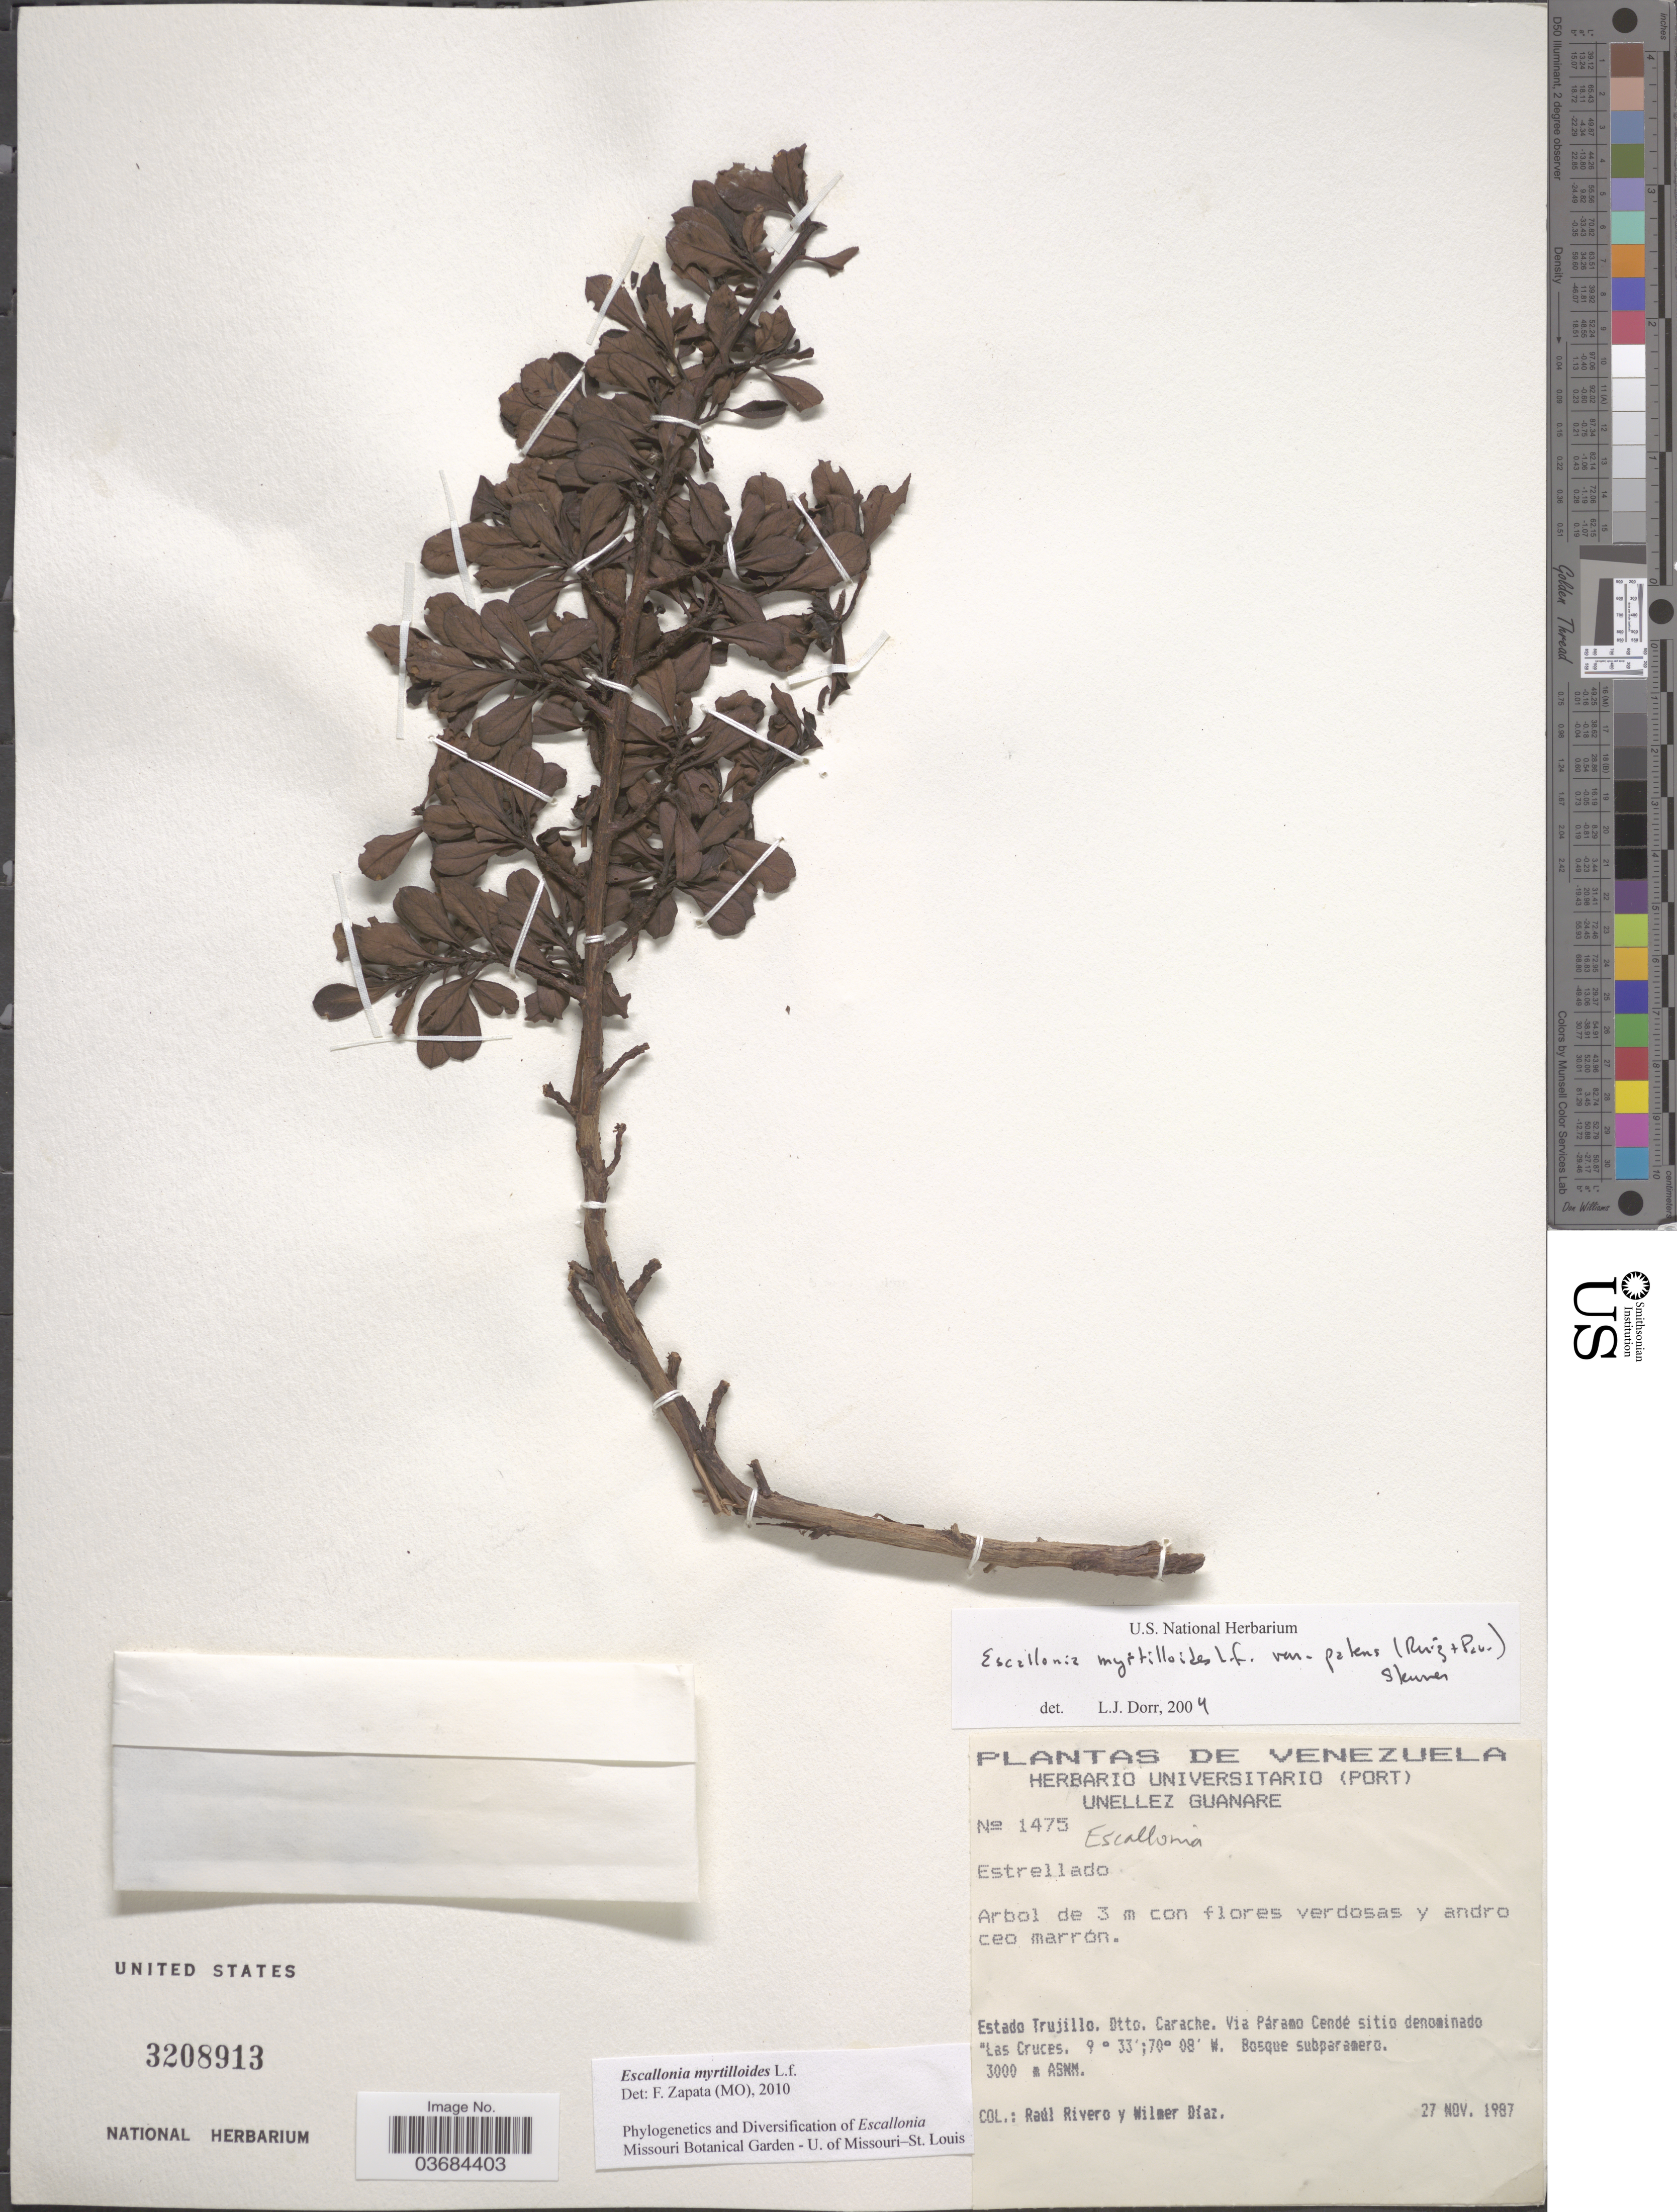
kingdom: Plantae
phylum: Tracheophyta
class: Magnoliopsida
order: Escalloniales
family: Escalloniaceae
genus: Escallonia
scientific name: Escallonia myrtilloides var. myrtilloides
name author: L. f.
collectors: R. Rivero & W. Díaz P.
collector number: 1475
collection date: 1987-11-27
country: Venezuela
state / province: Trujillo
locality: Dtto. Carache. Via Páramo Cendé sitio denominado Las Cruces.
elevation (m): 3000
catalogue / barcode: US 3208913